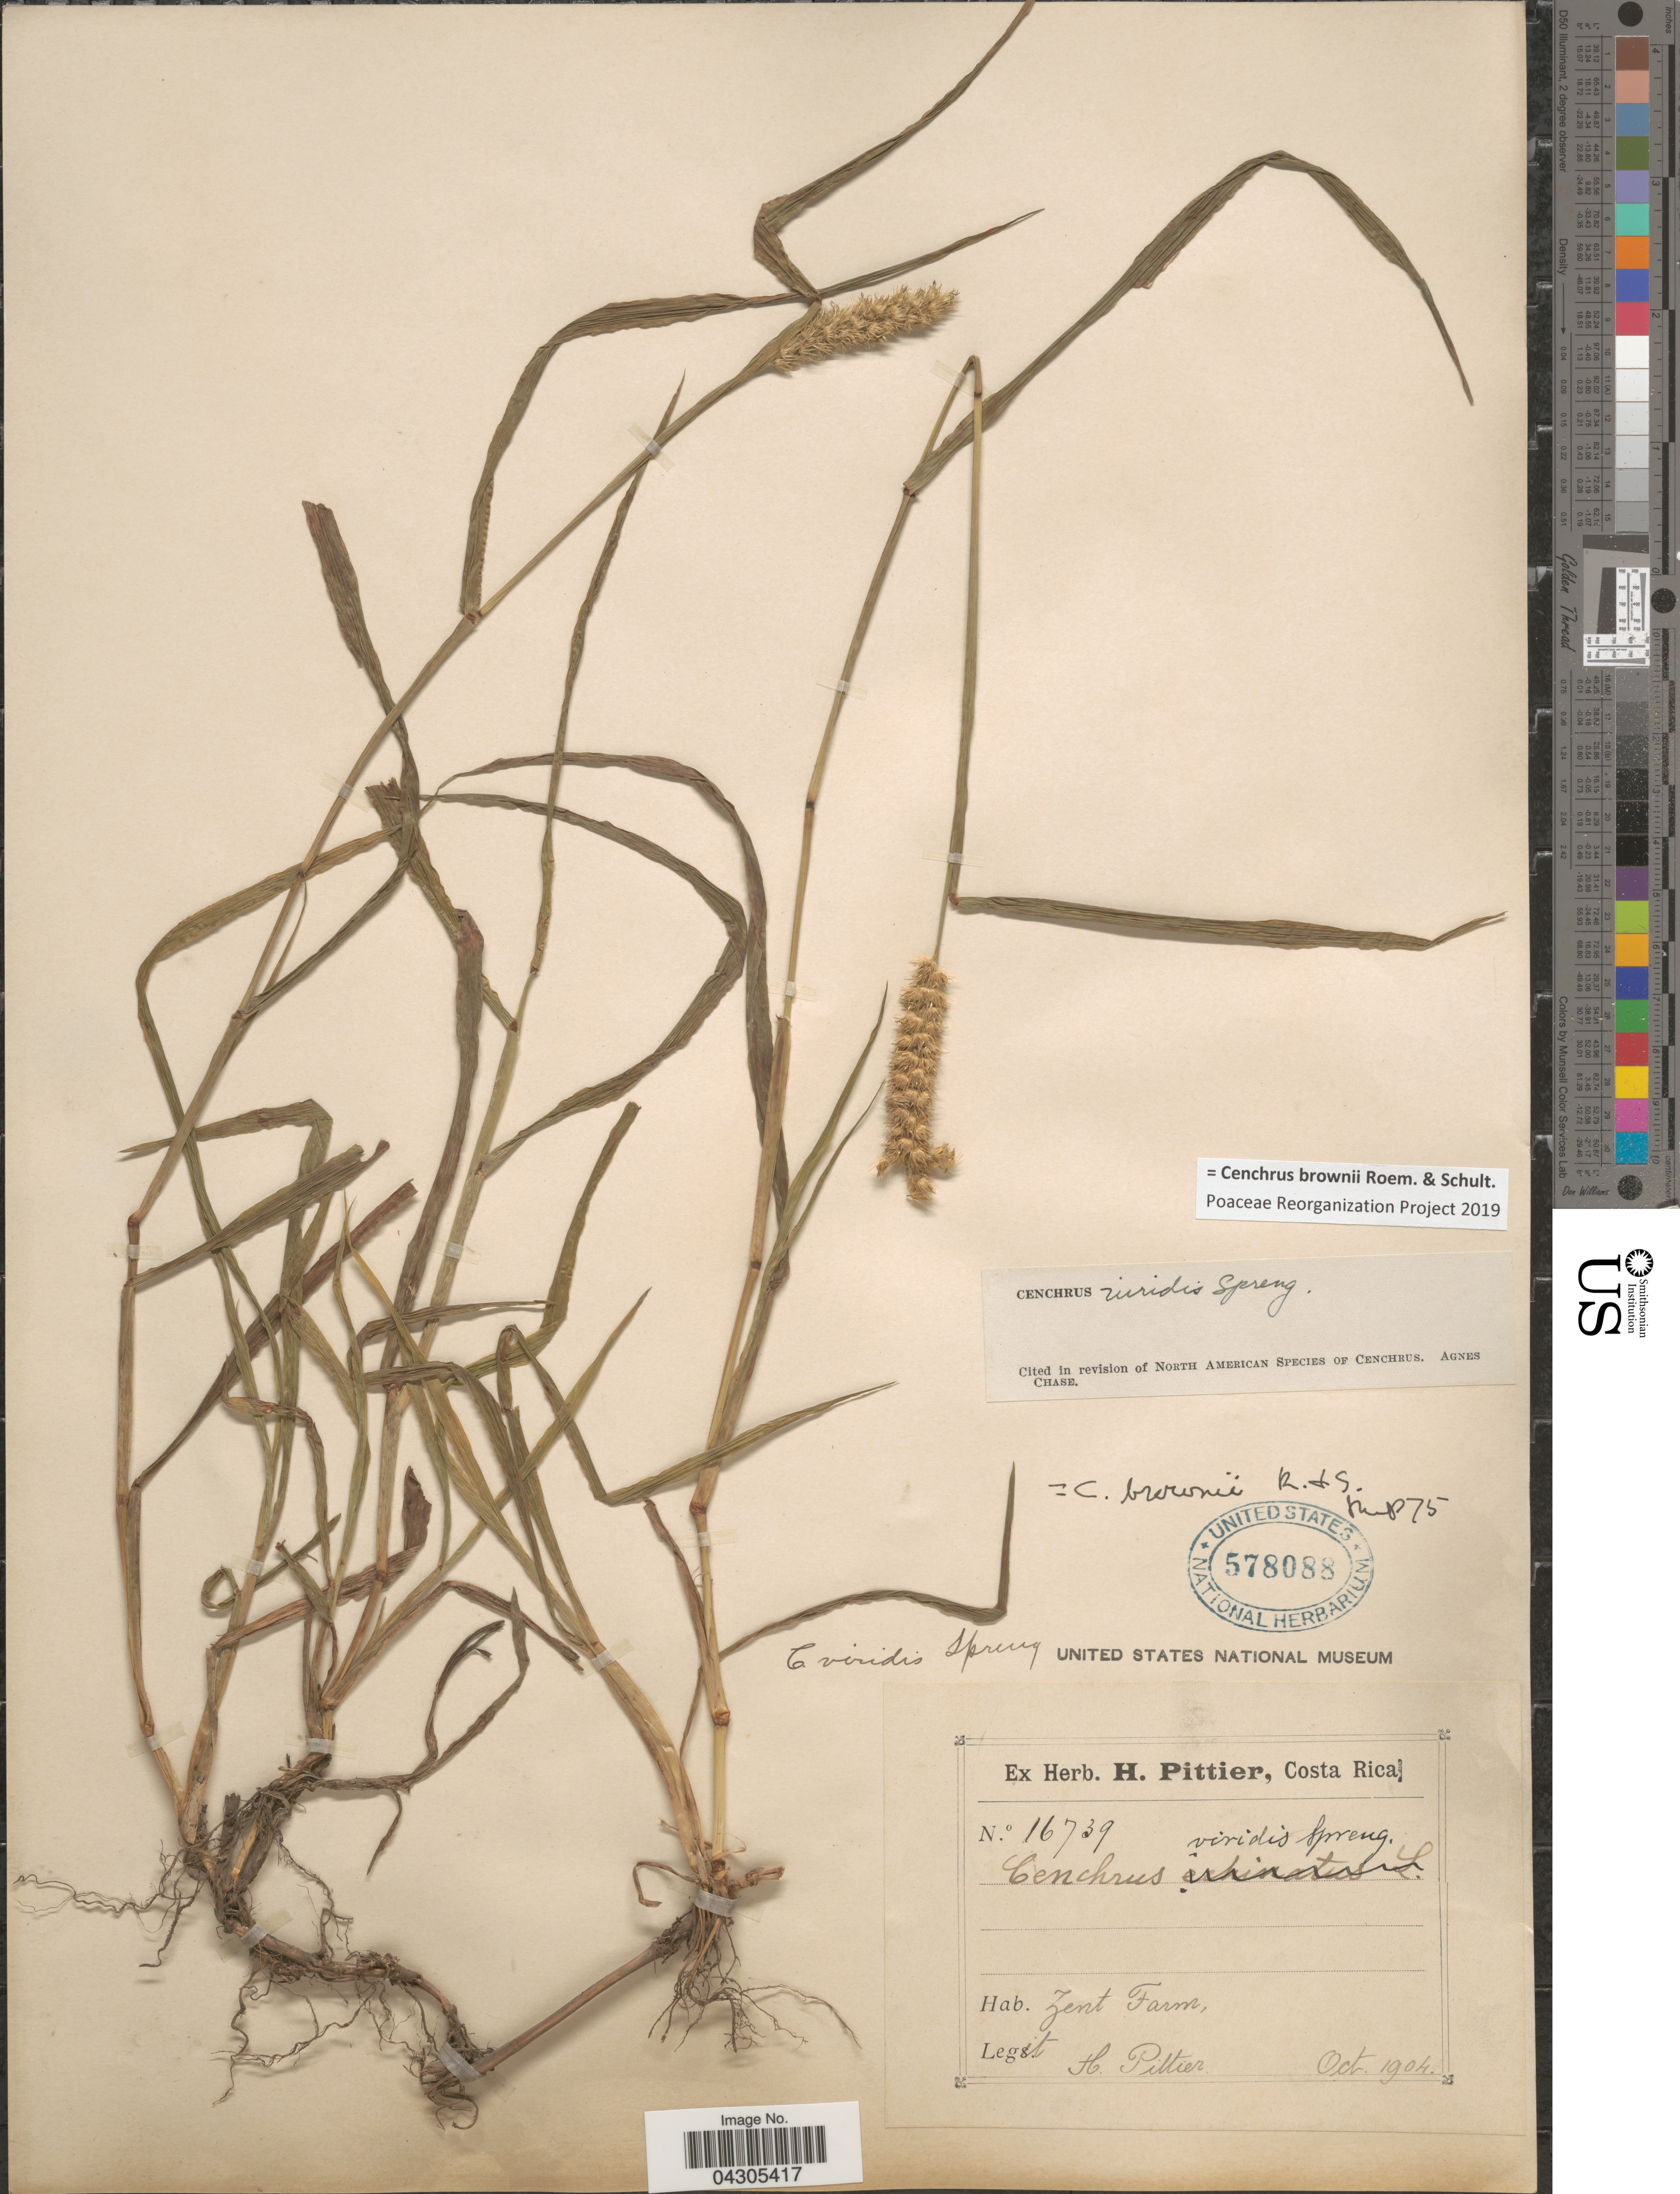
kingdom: Plantae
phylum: Tracheophyta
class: Liliopsida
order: Poales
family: Poaceae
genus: Cenchrus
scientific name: Cenchrus brownii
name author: Roem. & Schult.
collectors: H. F. Pittier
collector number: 16739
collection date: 1904-10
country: Costa Rica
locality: Zent Farm.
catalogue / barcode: US 578088